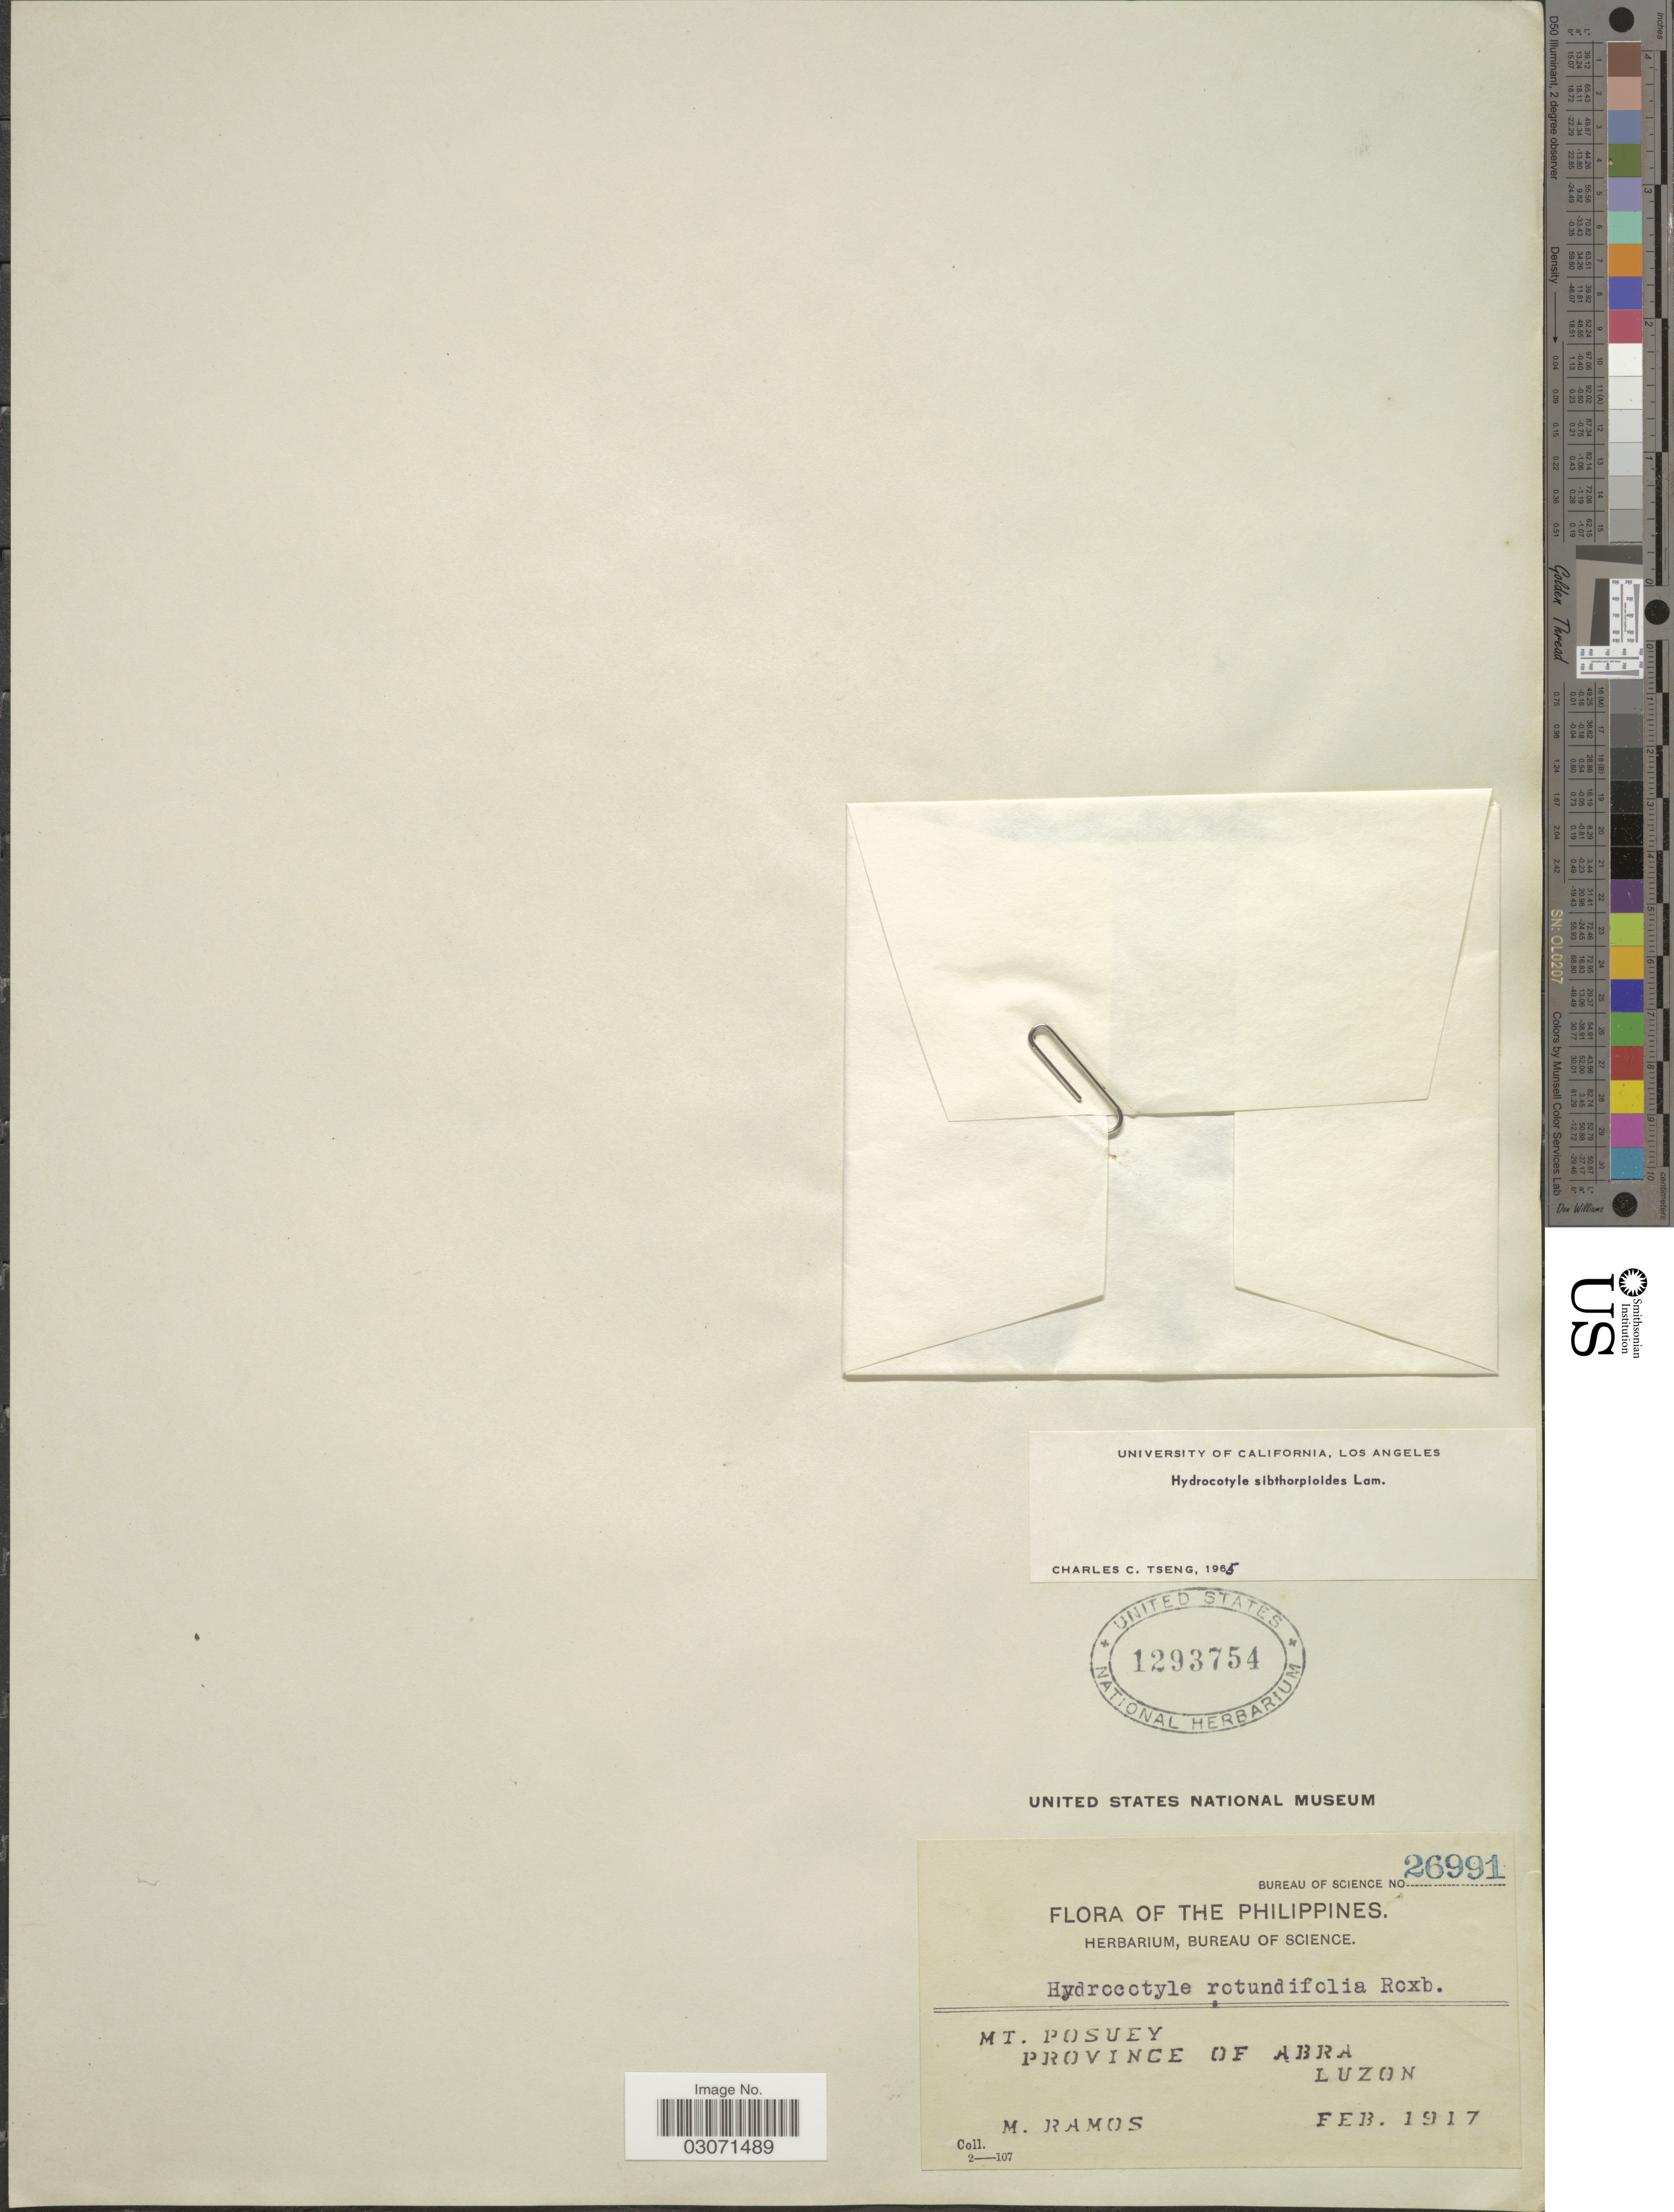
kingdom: Plantae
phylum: Tracheophyta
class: Magnoliopsida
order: Apiales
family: Araliaceae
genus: Hydrocotyle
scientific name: Hydrocotyle sibthorpioides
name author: Lam.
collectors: M. Ramos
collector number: Bureau of Science 26991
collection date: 1917-02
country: Philippines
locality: Mt. Posuey. Province of Abra. Luzon.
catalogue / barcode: US 1293754